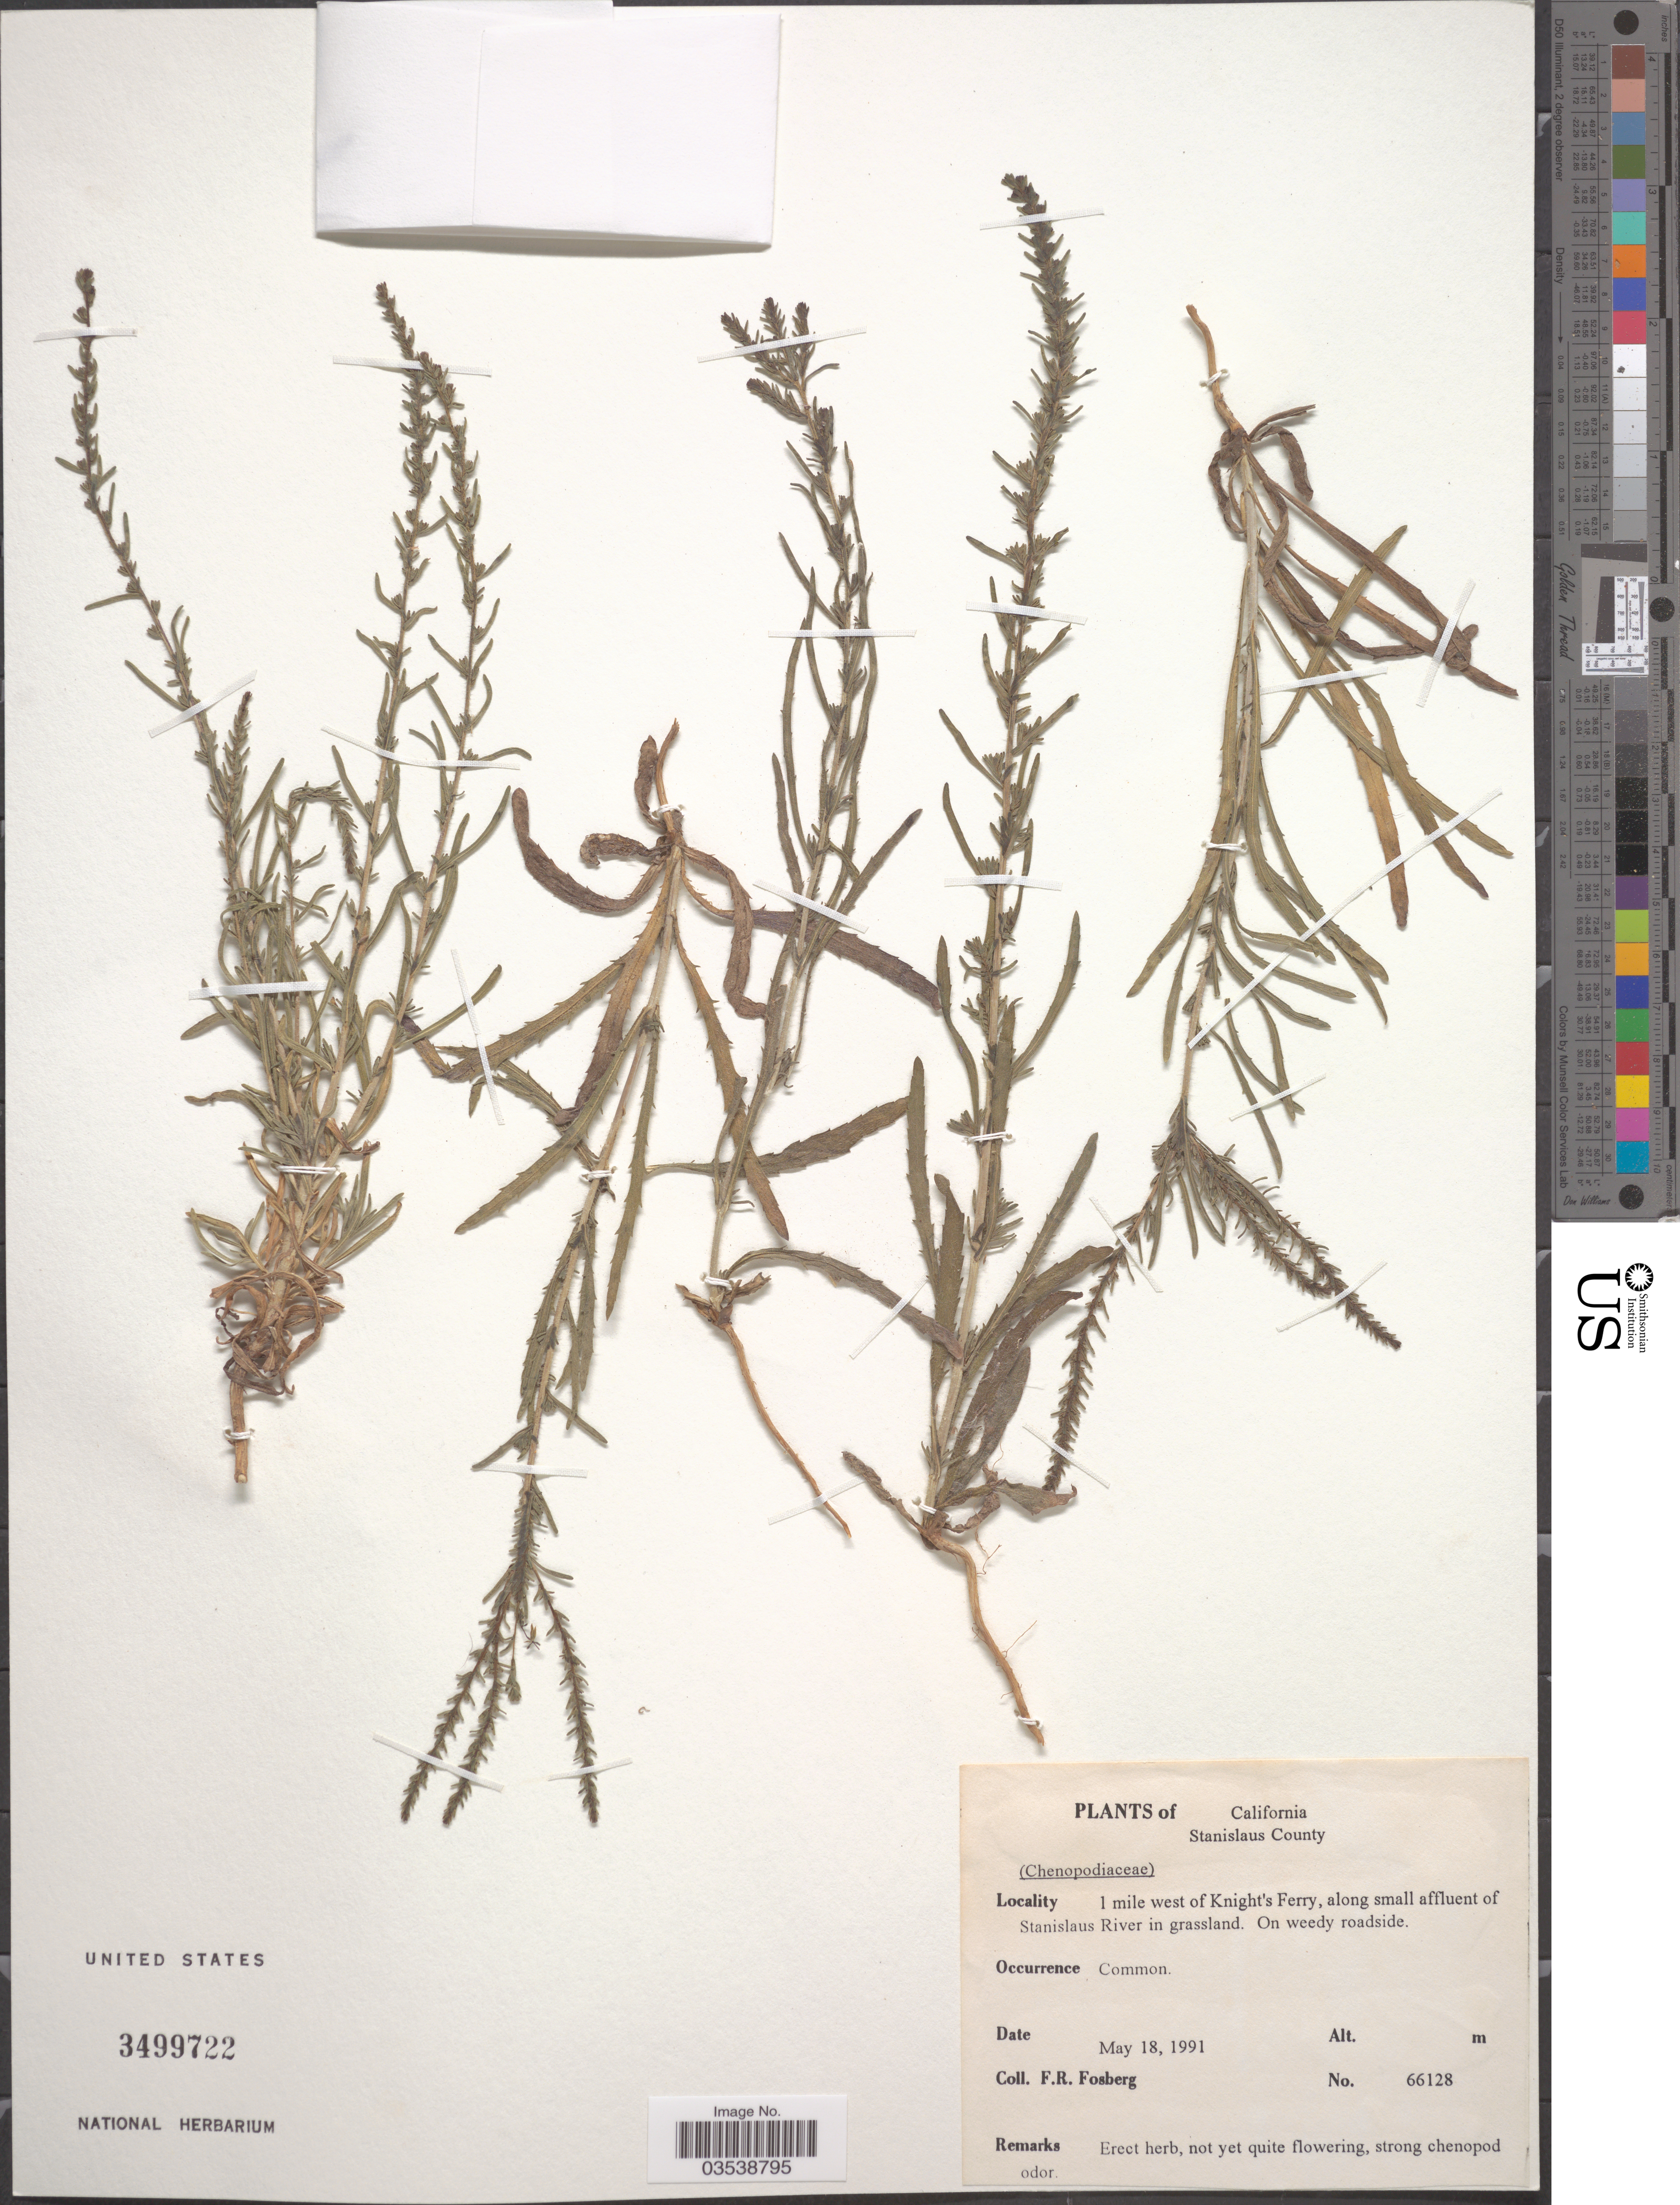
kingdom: Plantae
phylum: Tracheophyta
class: Magnoliopsida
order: Caryophyllales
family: Amaranthaceae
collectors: F. R. Fosberg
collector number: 66128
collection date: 1991-05-18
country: United States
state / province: California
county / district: Stanislaus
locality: Stanislaus County. 1 mile west of Knight's Ferry, along small affluent of Stanislaus River.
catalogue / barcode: US 3499722